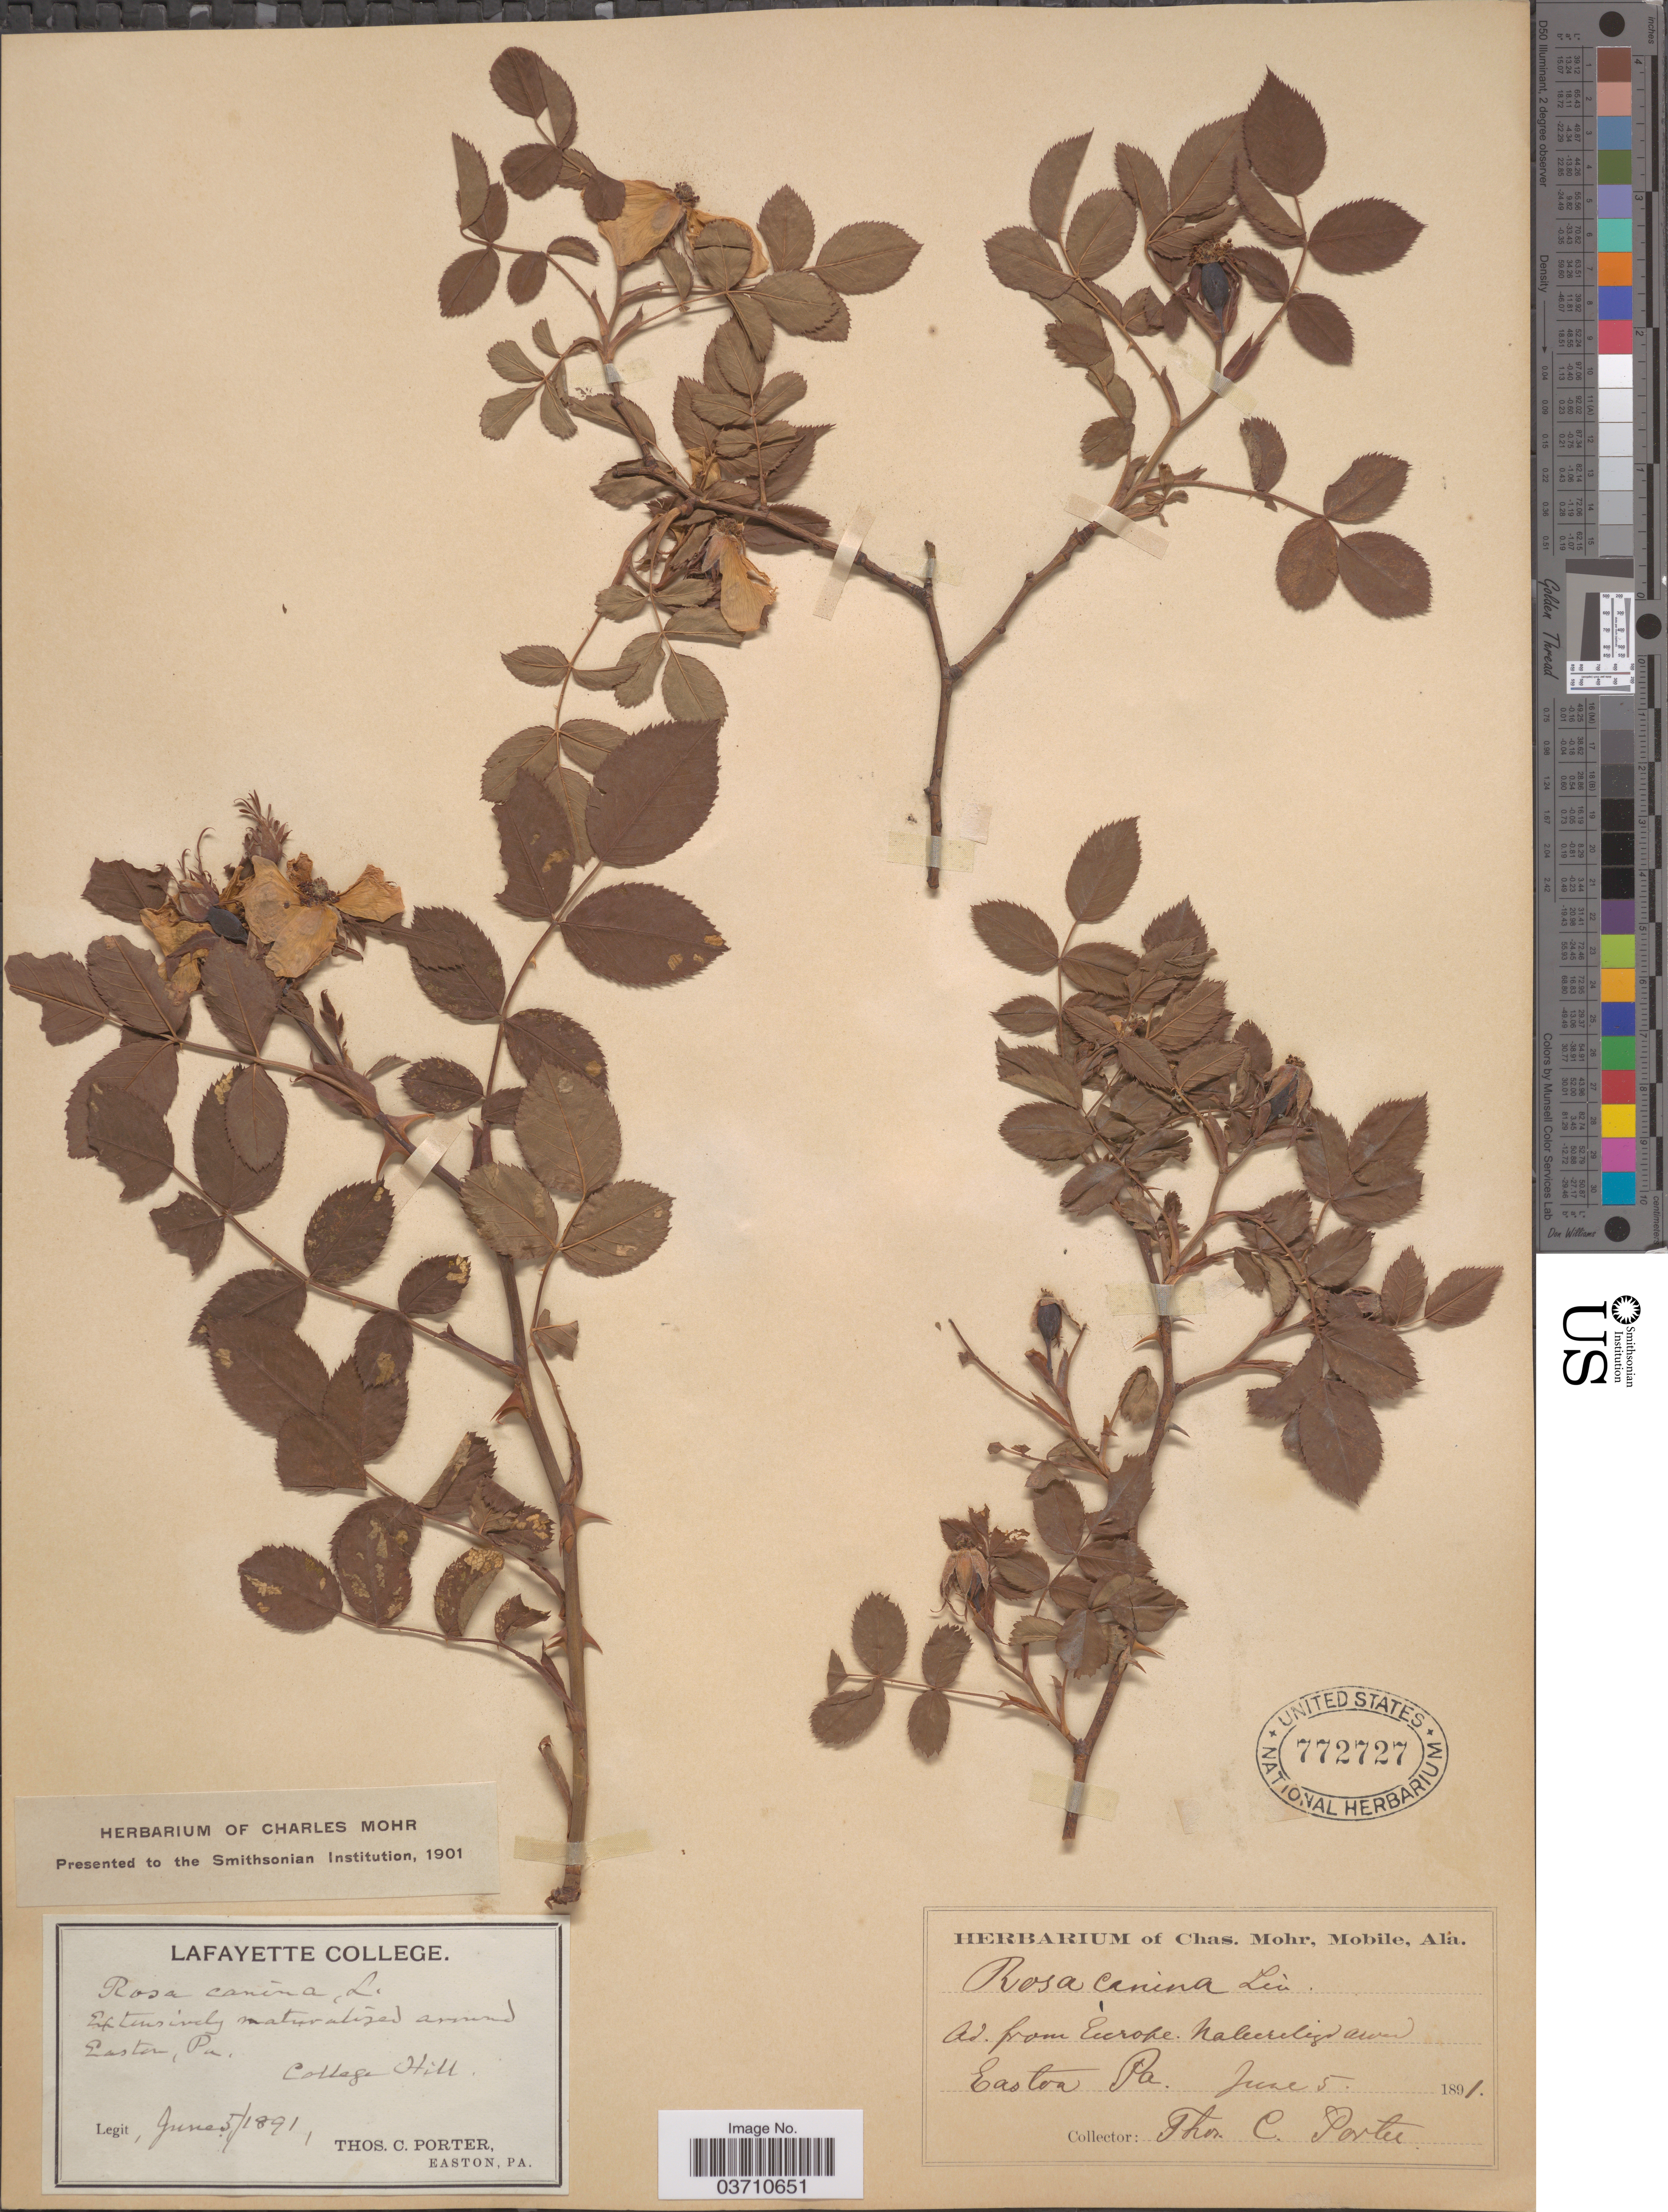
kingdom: Plantae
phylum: Tracheophyta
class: Magnoliopsida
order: Rosales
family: Rosaceae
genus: Rosa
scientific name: Rosa canina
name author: L.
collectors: T. Porter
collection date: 1891-06-05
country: United States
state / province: Pennsylvania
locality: Around Easton. College Hill.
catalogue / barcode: US 772727